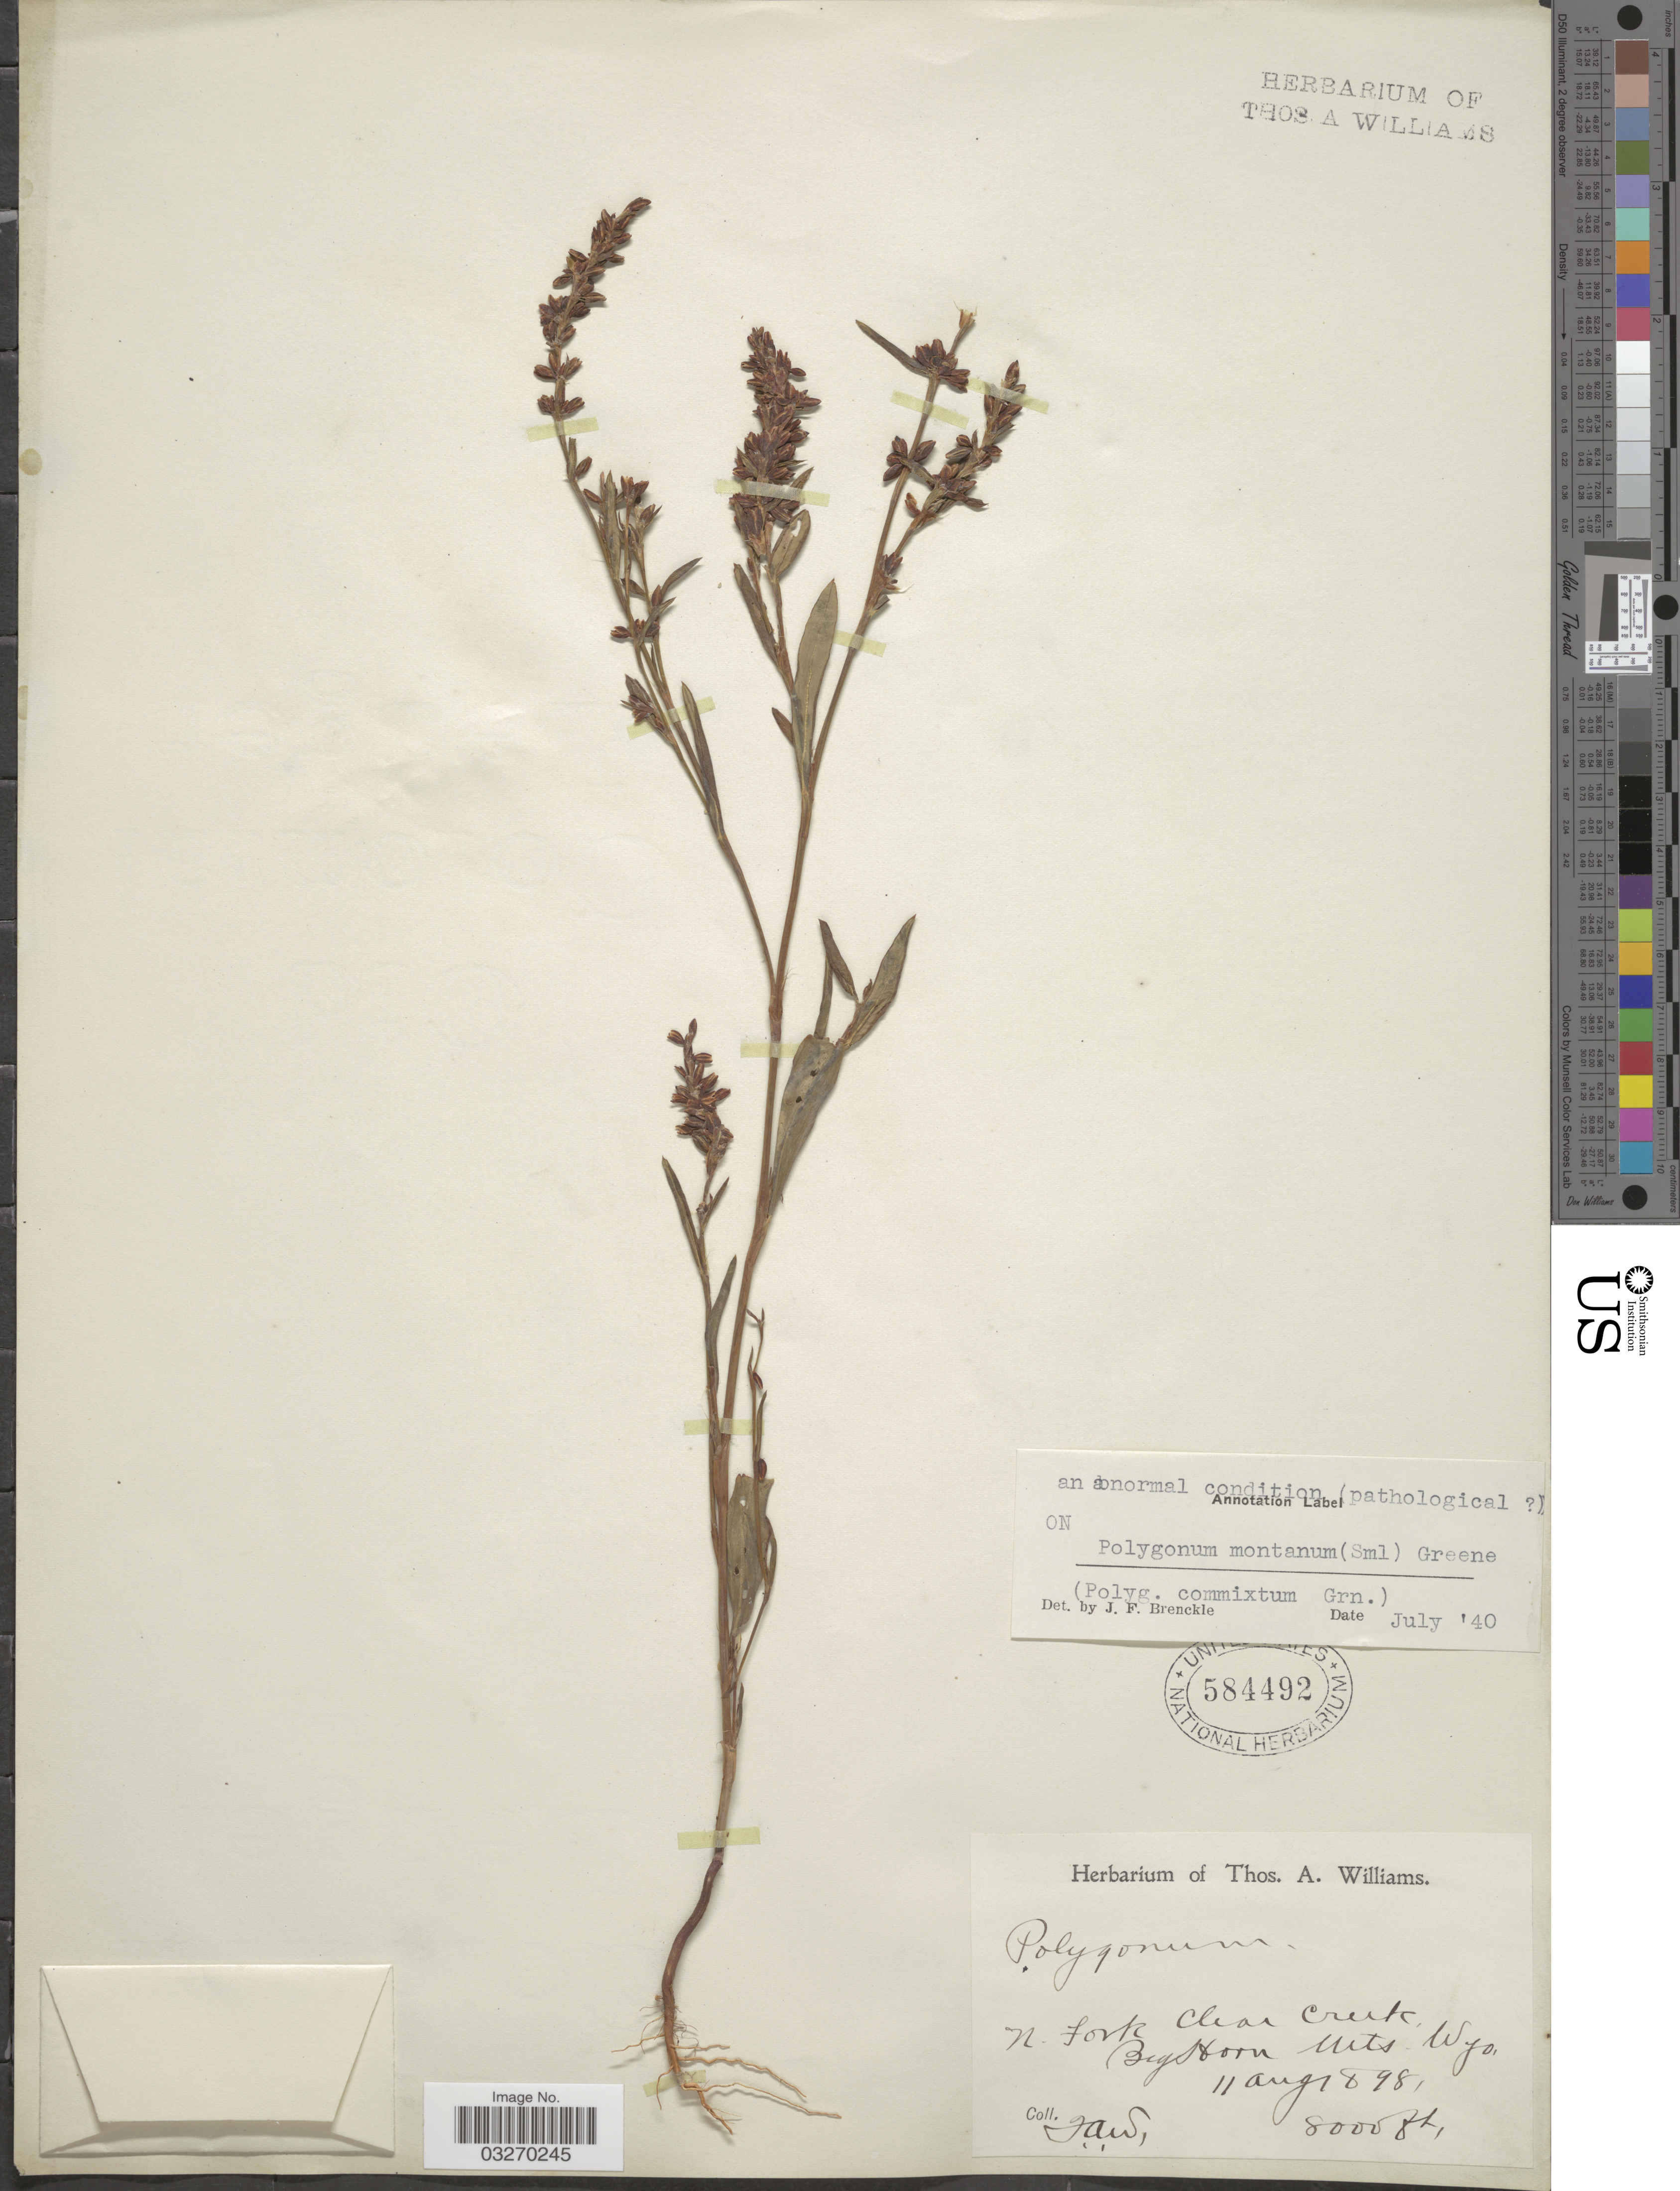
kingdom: Plantae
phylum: Tracheophyta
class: Magnoliopsida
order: Caryophyllales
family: Polygonaceae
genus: Polygonum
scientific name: Polygonum montanum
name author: (Small) S.W. Greene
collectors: T. A. Williams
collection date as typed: Transcribed d/m/y: 11/8/98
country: United States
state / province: Wyoming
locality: N. Fork Clear Creek. Big Horn Mts.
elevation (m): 2438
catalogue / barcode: US 584492